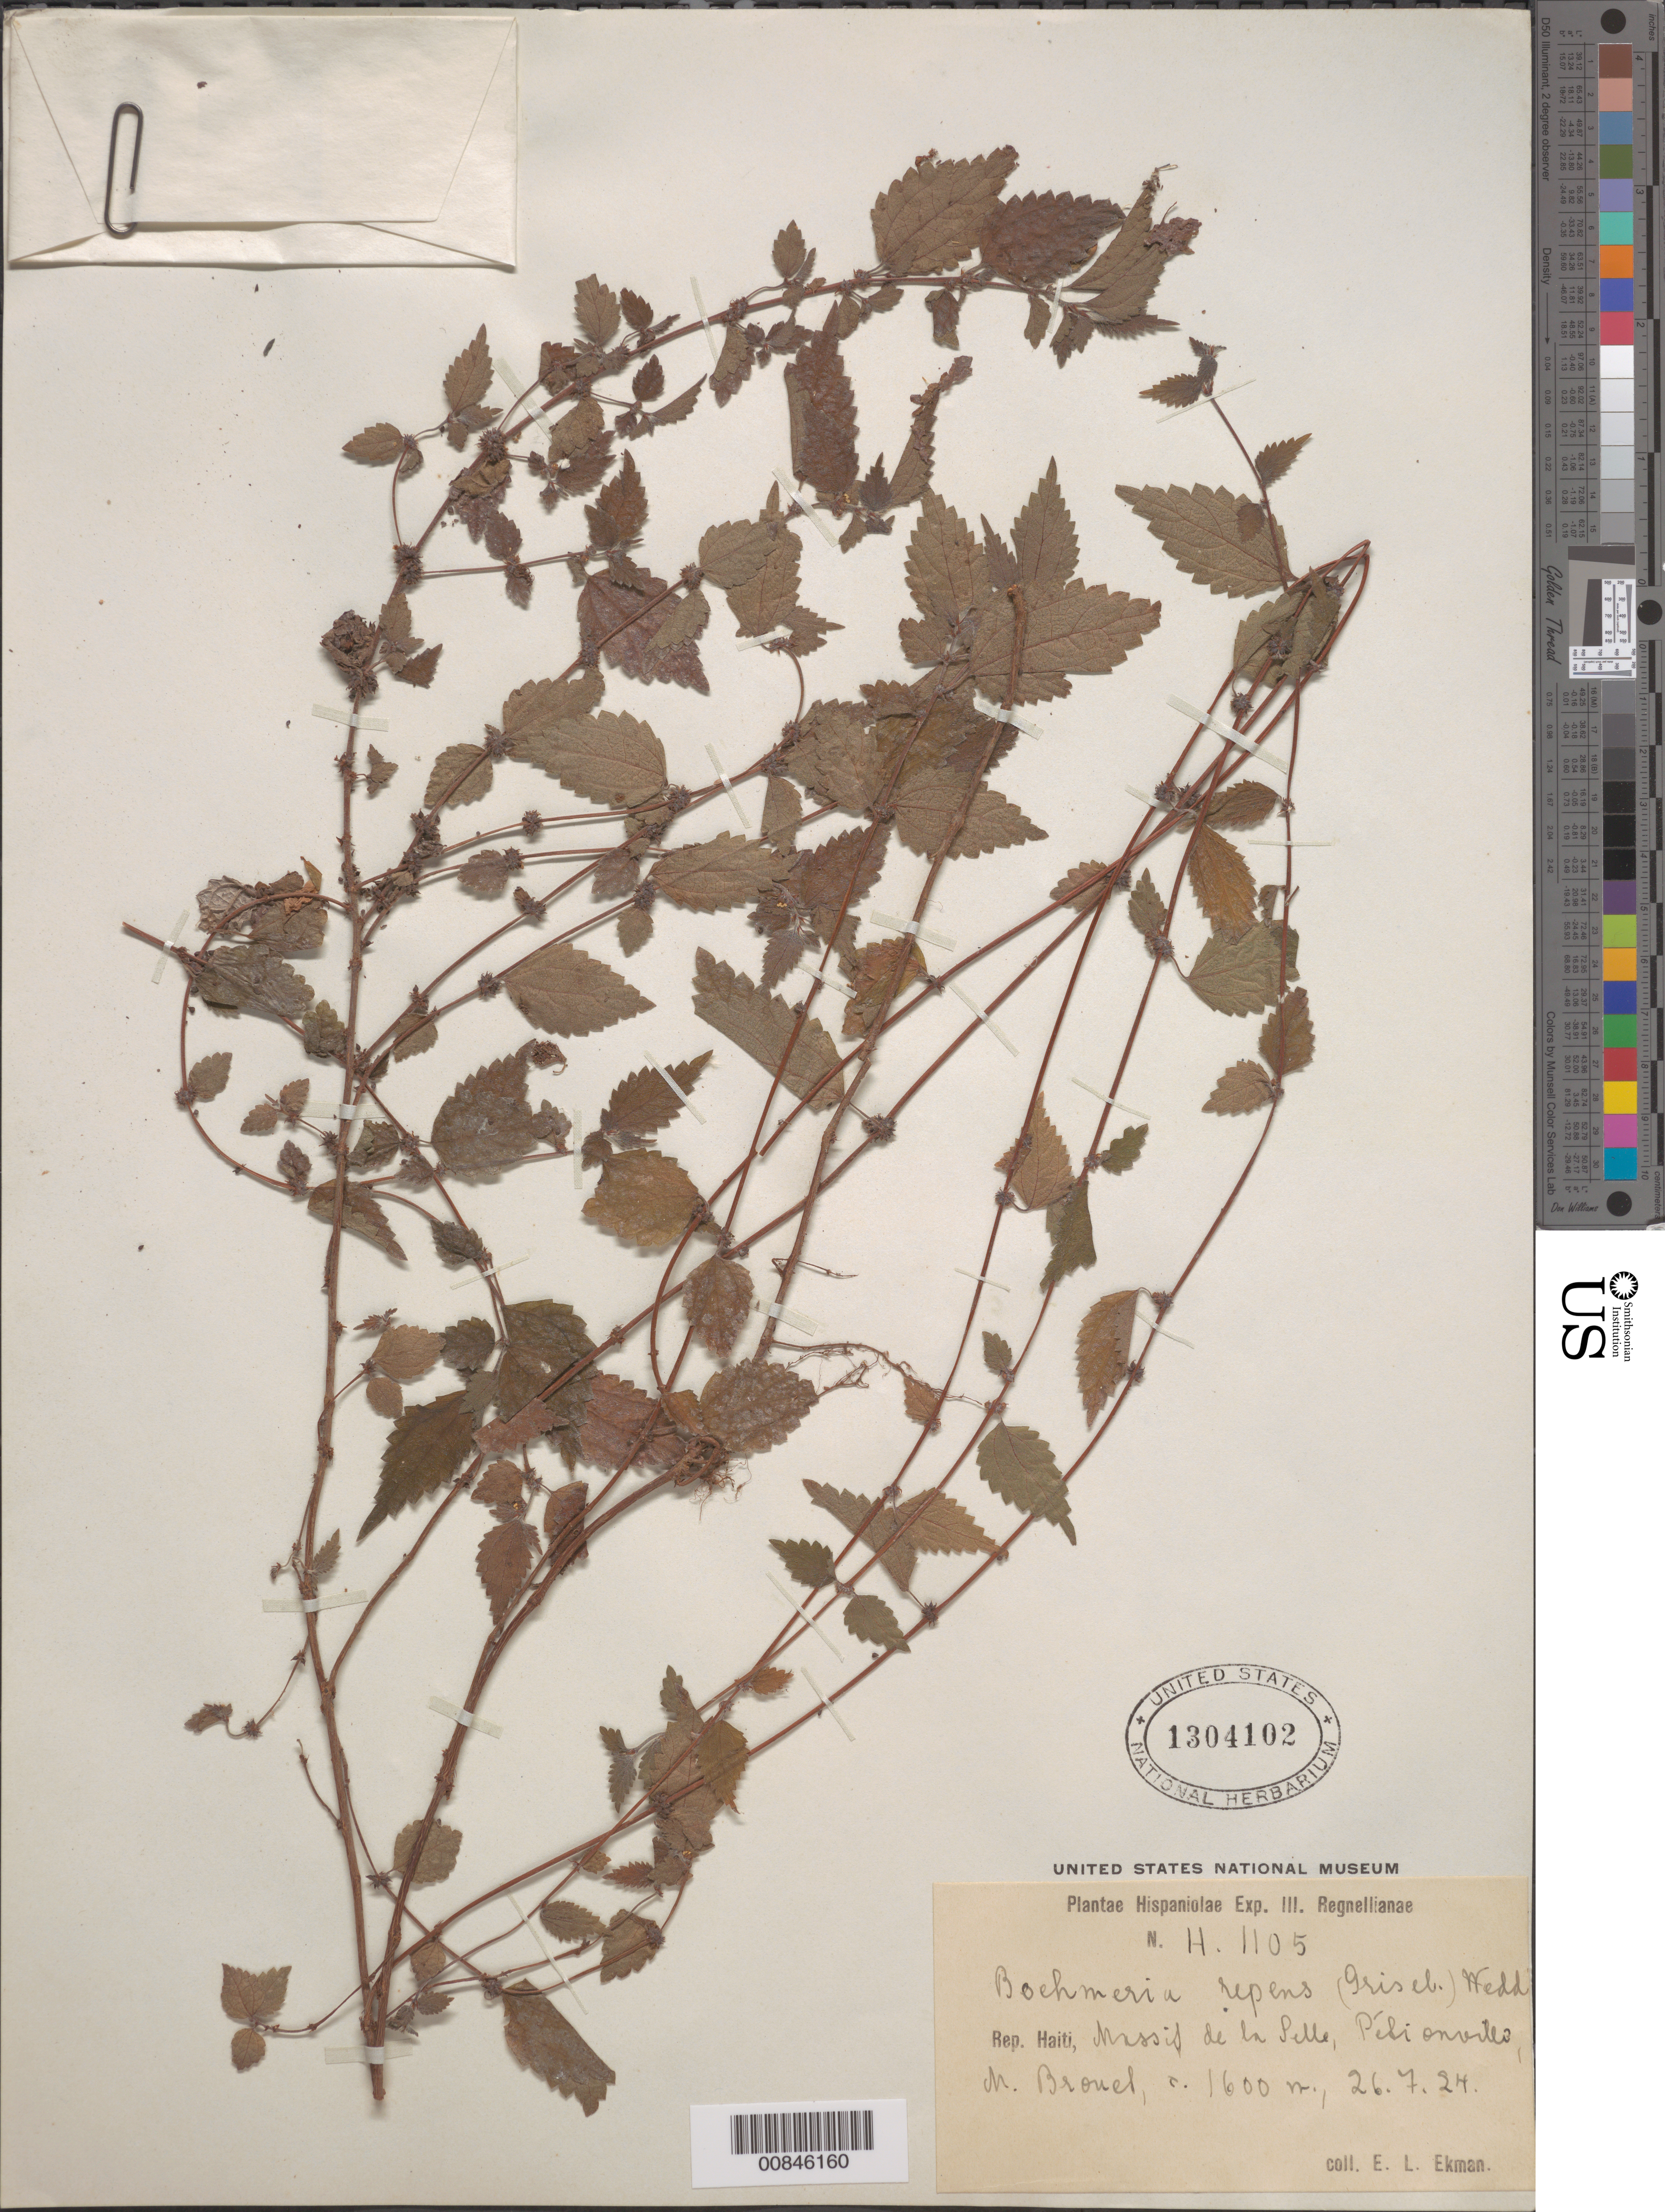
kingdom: Plantae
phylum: Tracheophyta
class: Magnoliopsida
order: Rosales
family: Urticaceae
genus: Boehmeria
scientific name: Boehmeria repens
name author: (Griseb.) Wedd.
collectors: E. L. Ekman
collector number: H 1105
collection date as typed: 26 Jul 1924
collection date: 1924-07-26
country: Haiti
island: Hispaniola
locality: Massif de la Selle, Pétionville, M. Brouet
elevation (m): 1600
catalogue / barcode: US 1304102